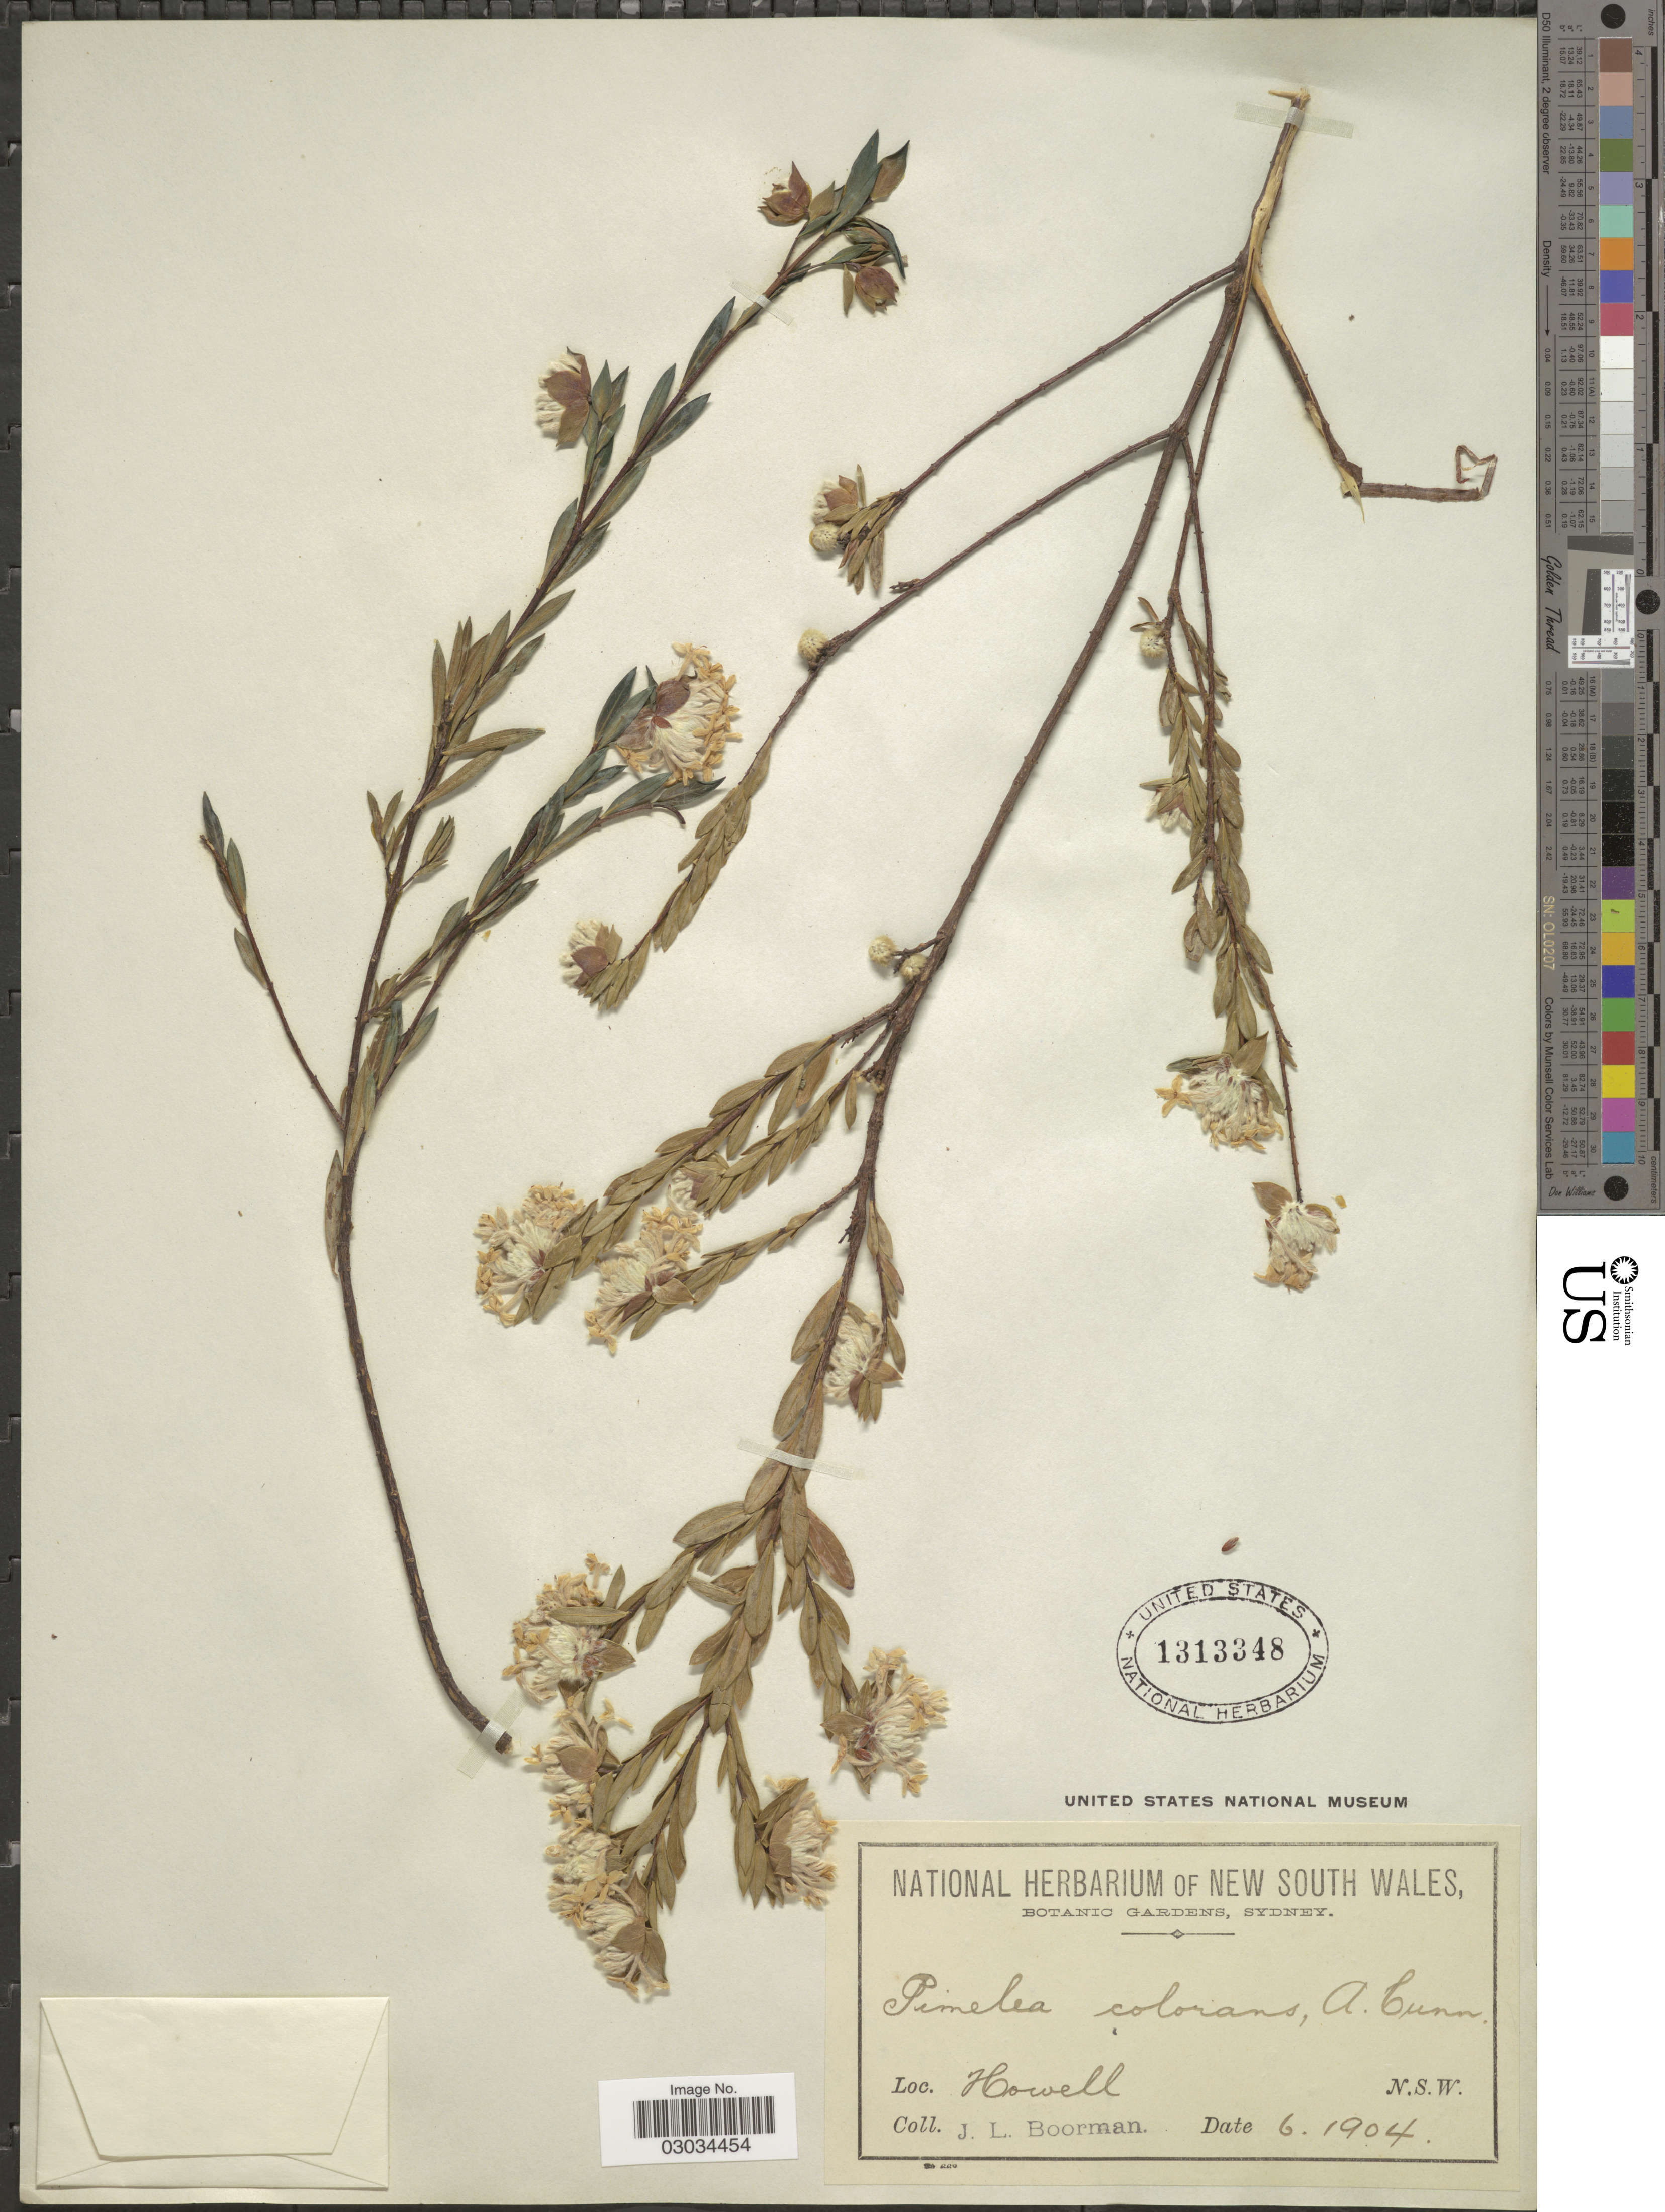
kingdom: Plantae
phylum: Tracheophyta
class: Magnoliopsida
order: Malvales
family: Thymelaeaceae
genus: Pimelea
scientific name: Pimelea colorans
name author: A. Cunn. ex Meisn.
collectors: J. Boorman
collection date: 1904-06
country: Australia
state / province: New South Wales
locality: Howell. N. S. W.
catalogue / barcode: US 1313348